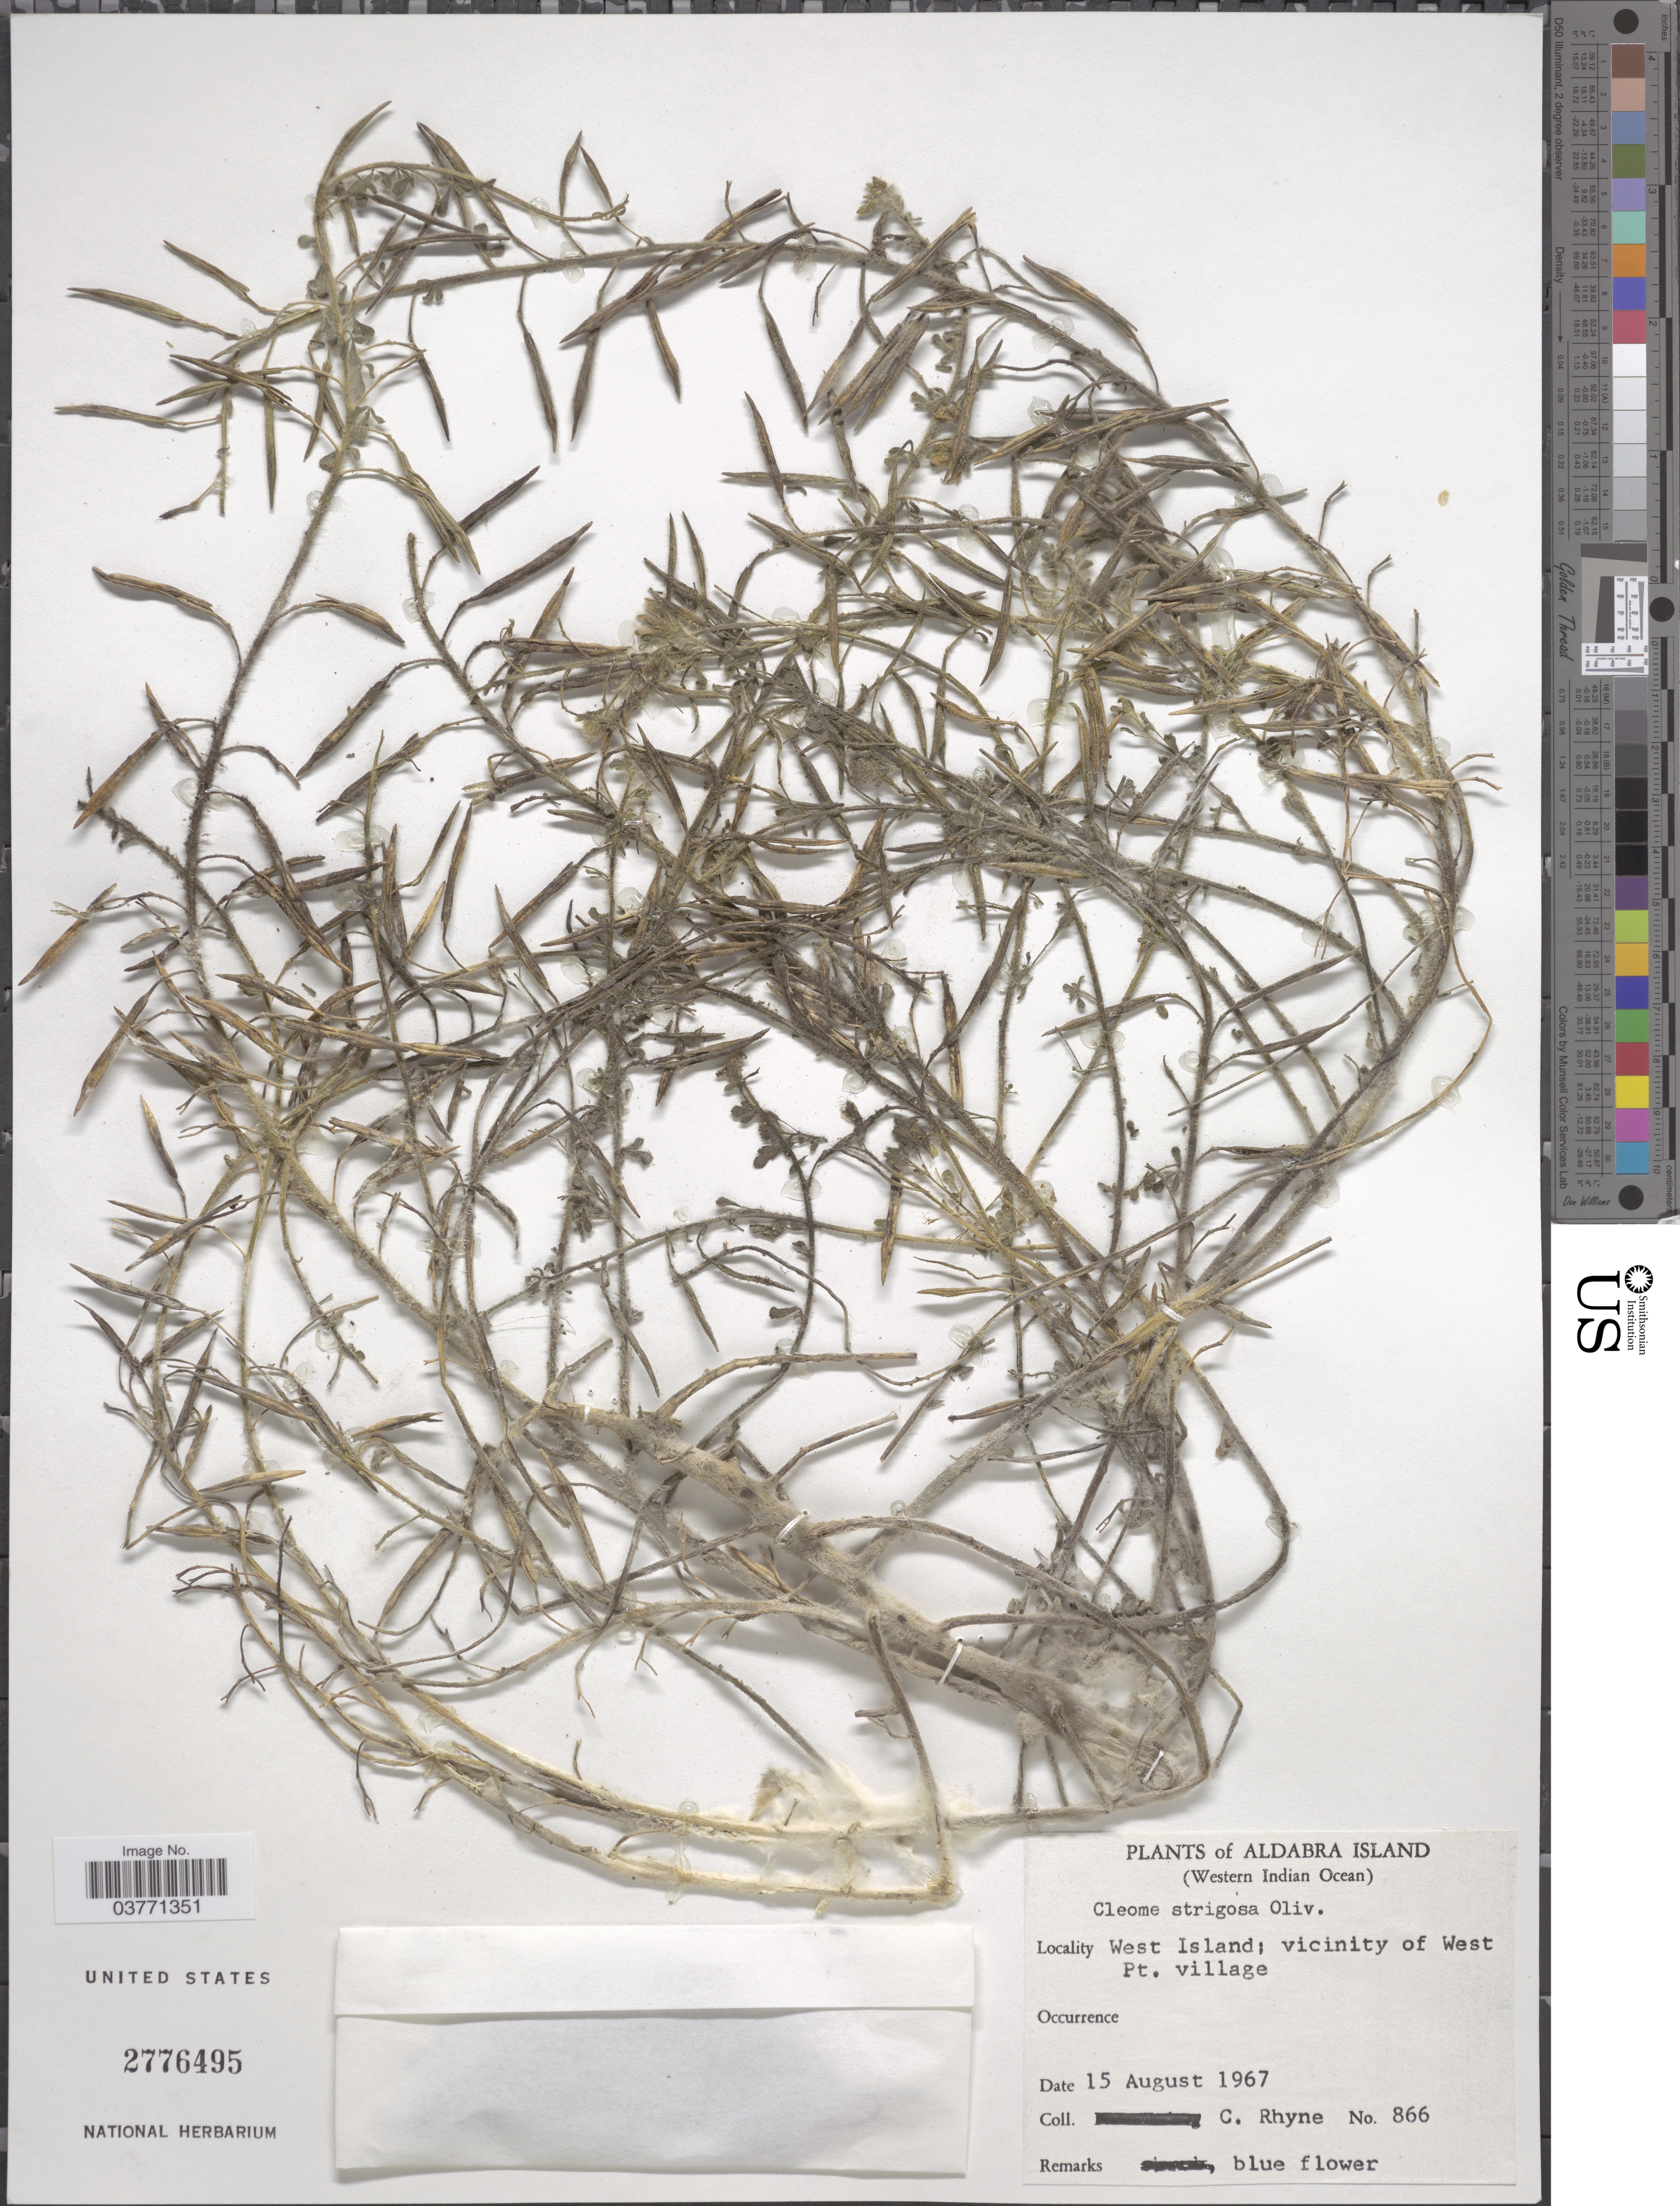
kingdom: Plantae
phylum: Tracheophyta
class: Magnoliopsida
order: Brassicales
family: Cleomaceae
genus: Cleome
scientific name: Cleome strigosa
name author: (Bojer) Oliv.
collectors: C. Rhyne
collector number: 866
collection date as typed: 15 Aug 1967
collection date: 1967-08-15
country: Seychelles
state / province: Aldabra Island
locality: West Island; vicinity of West Pt. village.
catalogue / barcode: US 2776495